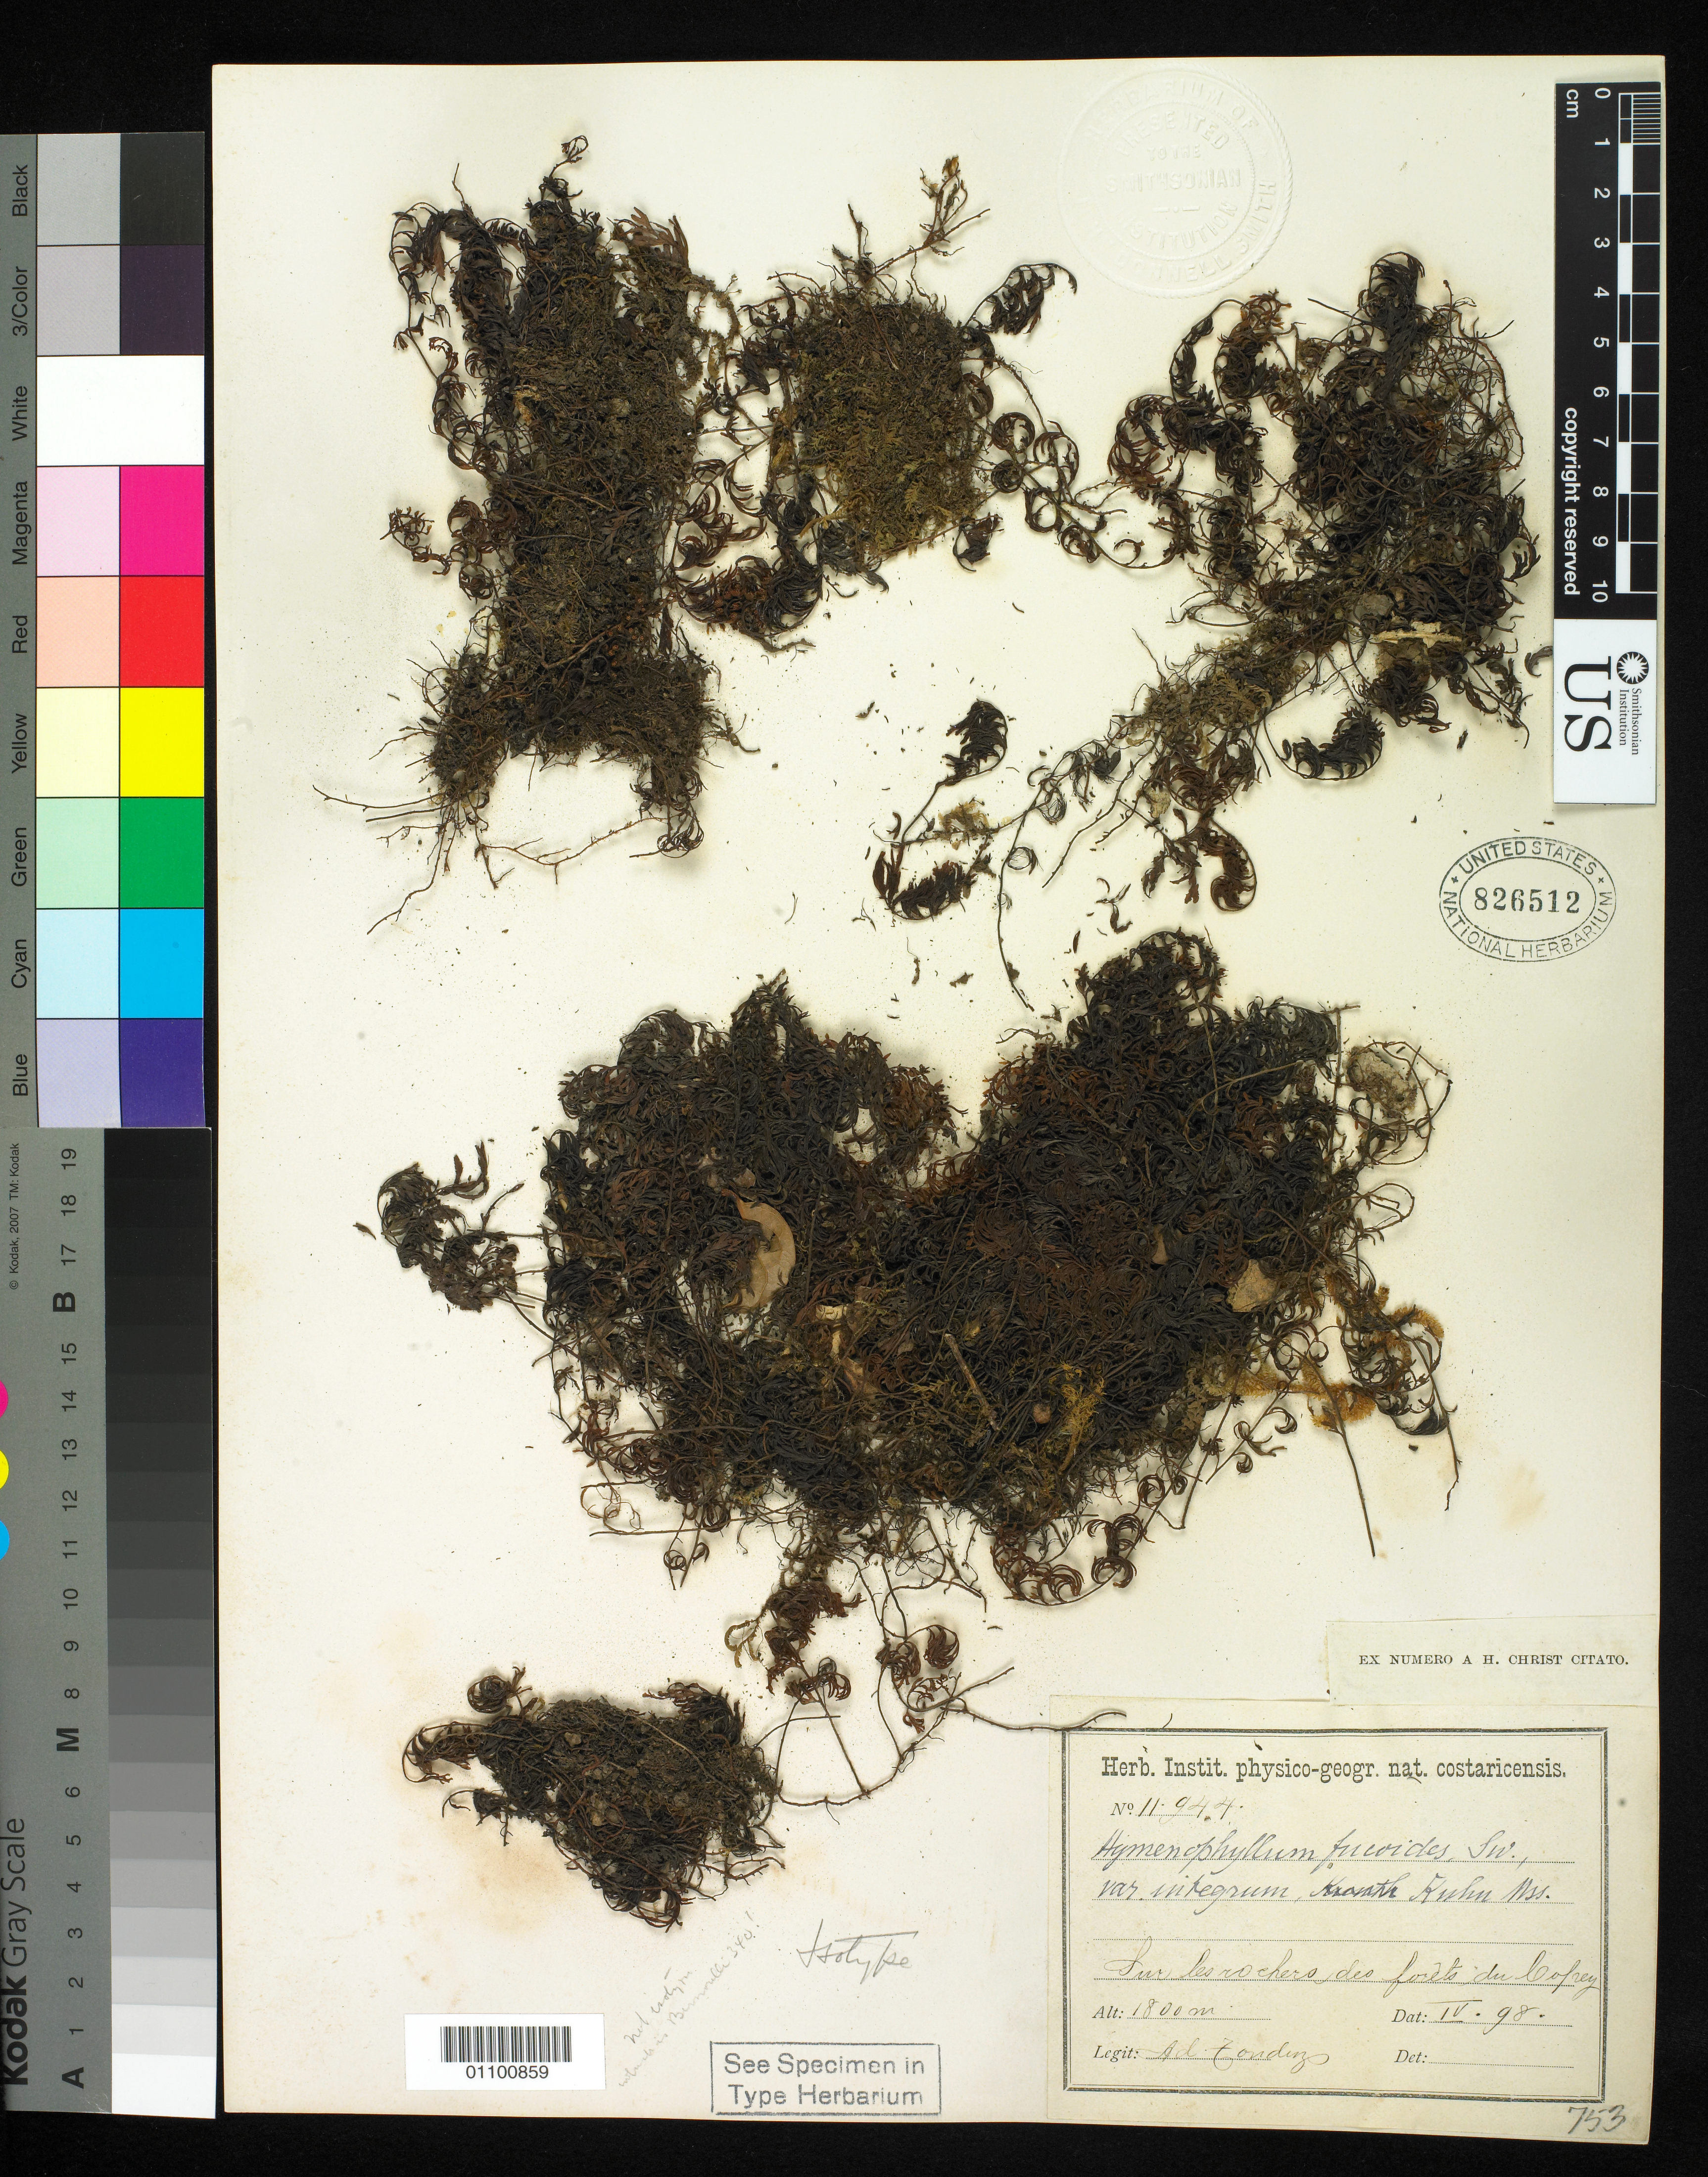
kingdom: Plantae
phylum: Tracheophyta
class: Polypodiopsida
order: Hymenophyllales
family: Hymenophyllaceae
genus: Hymenophyllum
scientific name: Hymenophyllum fucoides var. integrum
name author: Kuhn ex Pittier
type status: Isosyntype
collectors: A. Tonduz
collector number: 11944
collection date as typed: Apr 1898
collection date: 1898-04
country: Costa Rica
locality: Forets du Copey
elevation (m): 1800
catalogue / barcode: US 826512